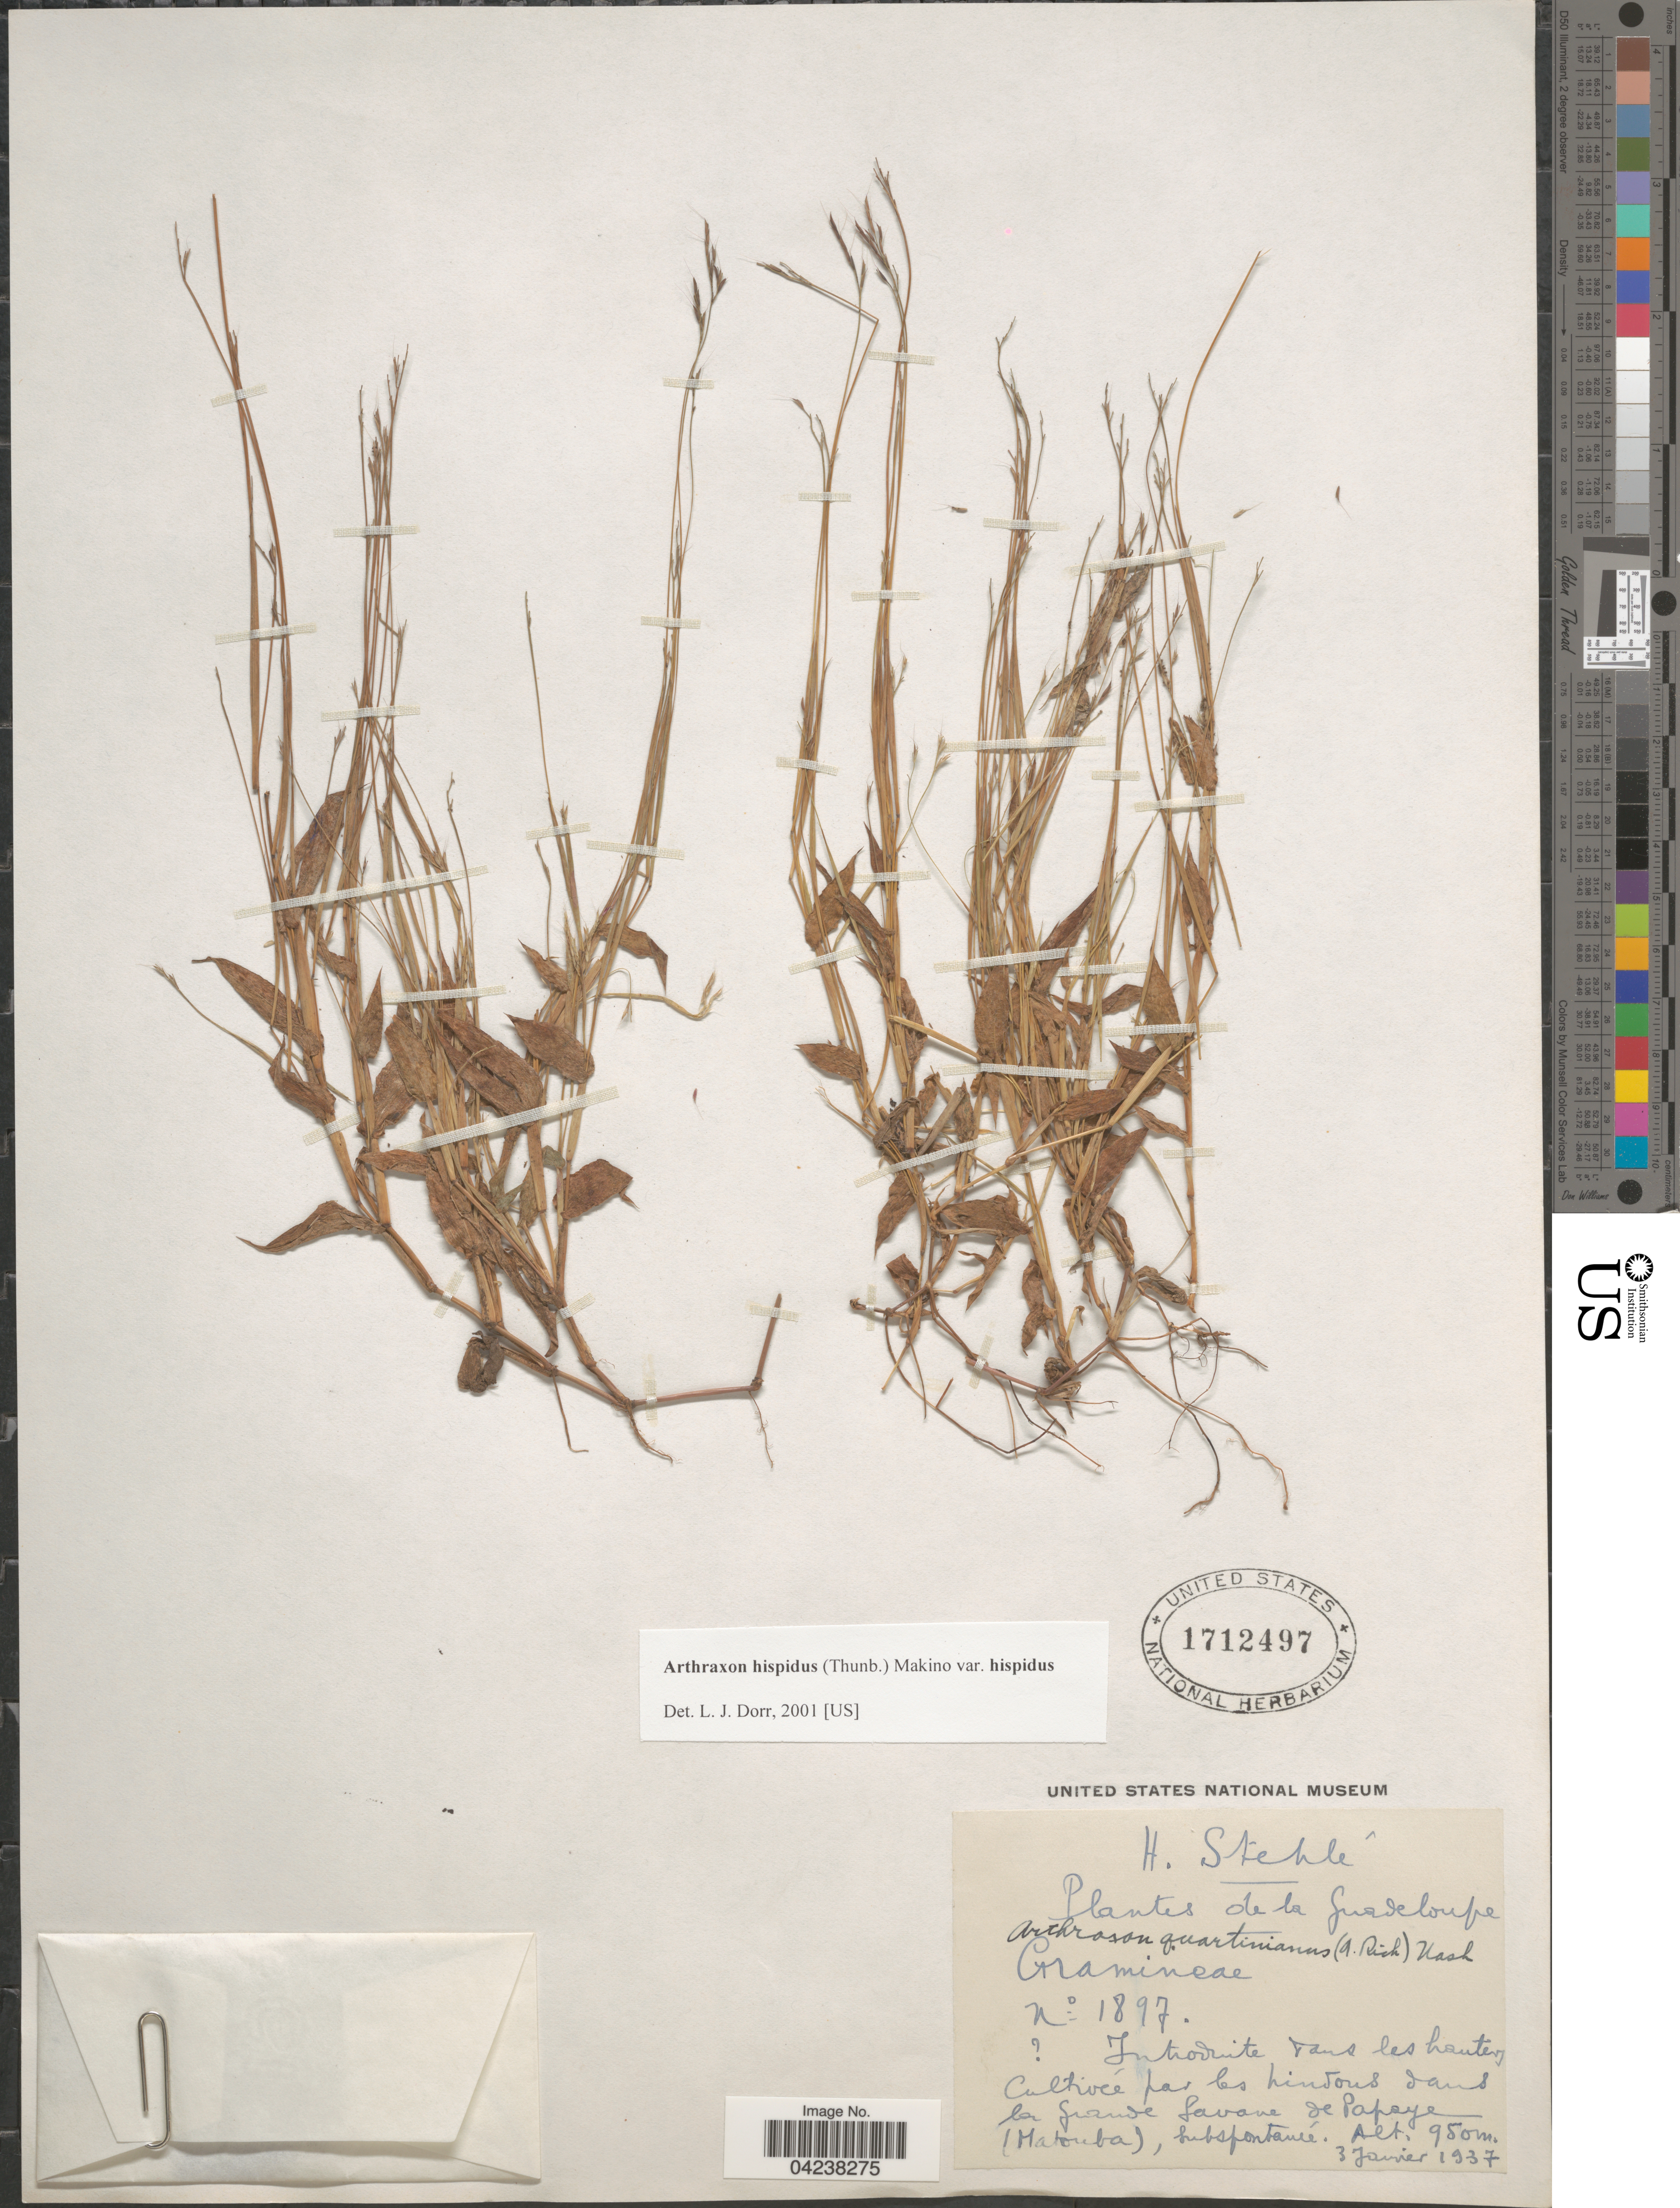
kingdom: Plantae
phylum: Tracheophyta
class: Liliopsida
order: Poales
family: Poaceae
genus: Arthraxon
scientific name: Arthraxon hispidus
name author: (Thunb.) Makino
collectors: H. Stehlé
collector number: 1897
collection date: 1937-01-03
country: Guadeloupe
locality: Introduite dans les hautes. Cultiveé par les hindous dans la Grande Savane de Papaya (Matouba), subspontaneé.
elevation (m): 950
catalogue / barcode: US 1712497